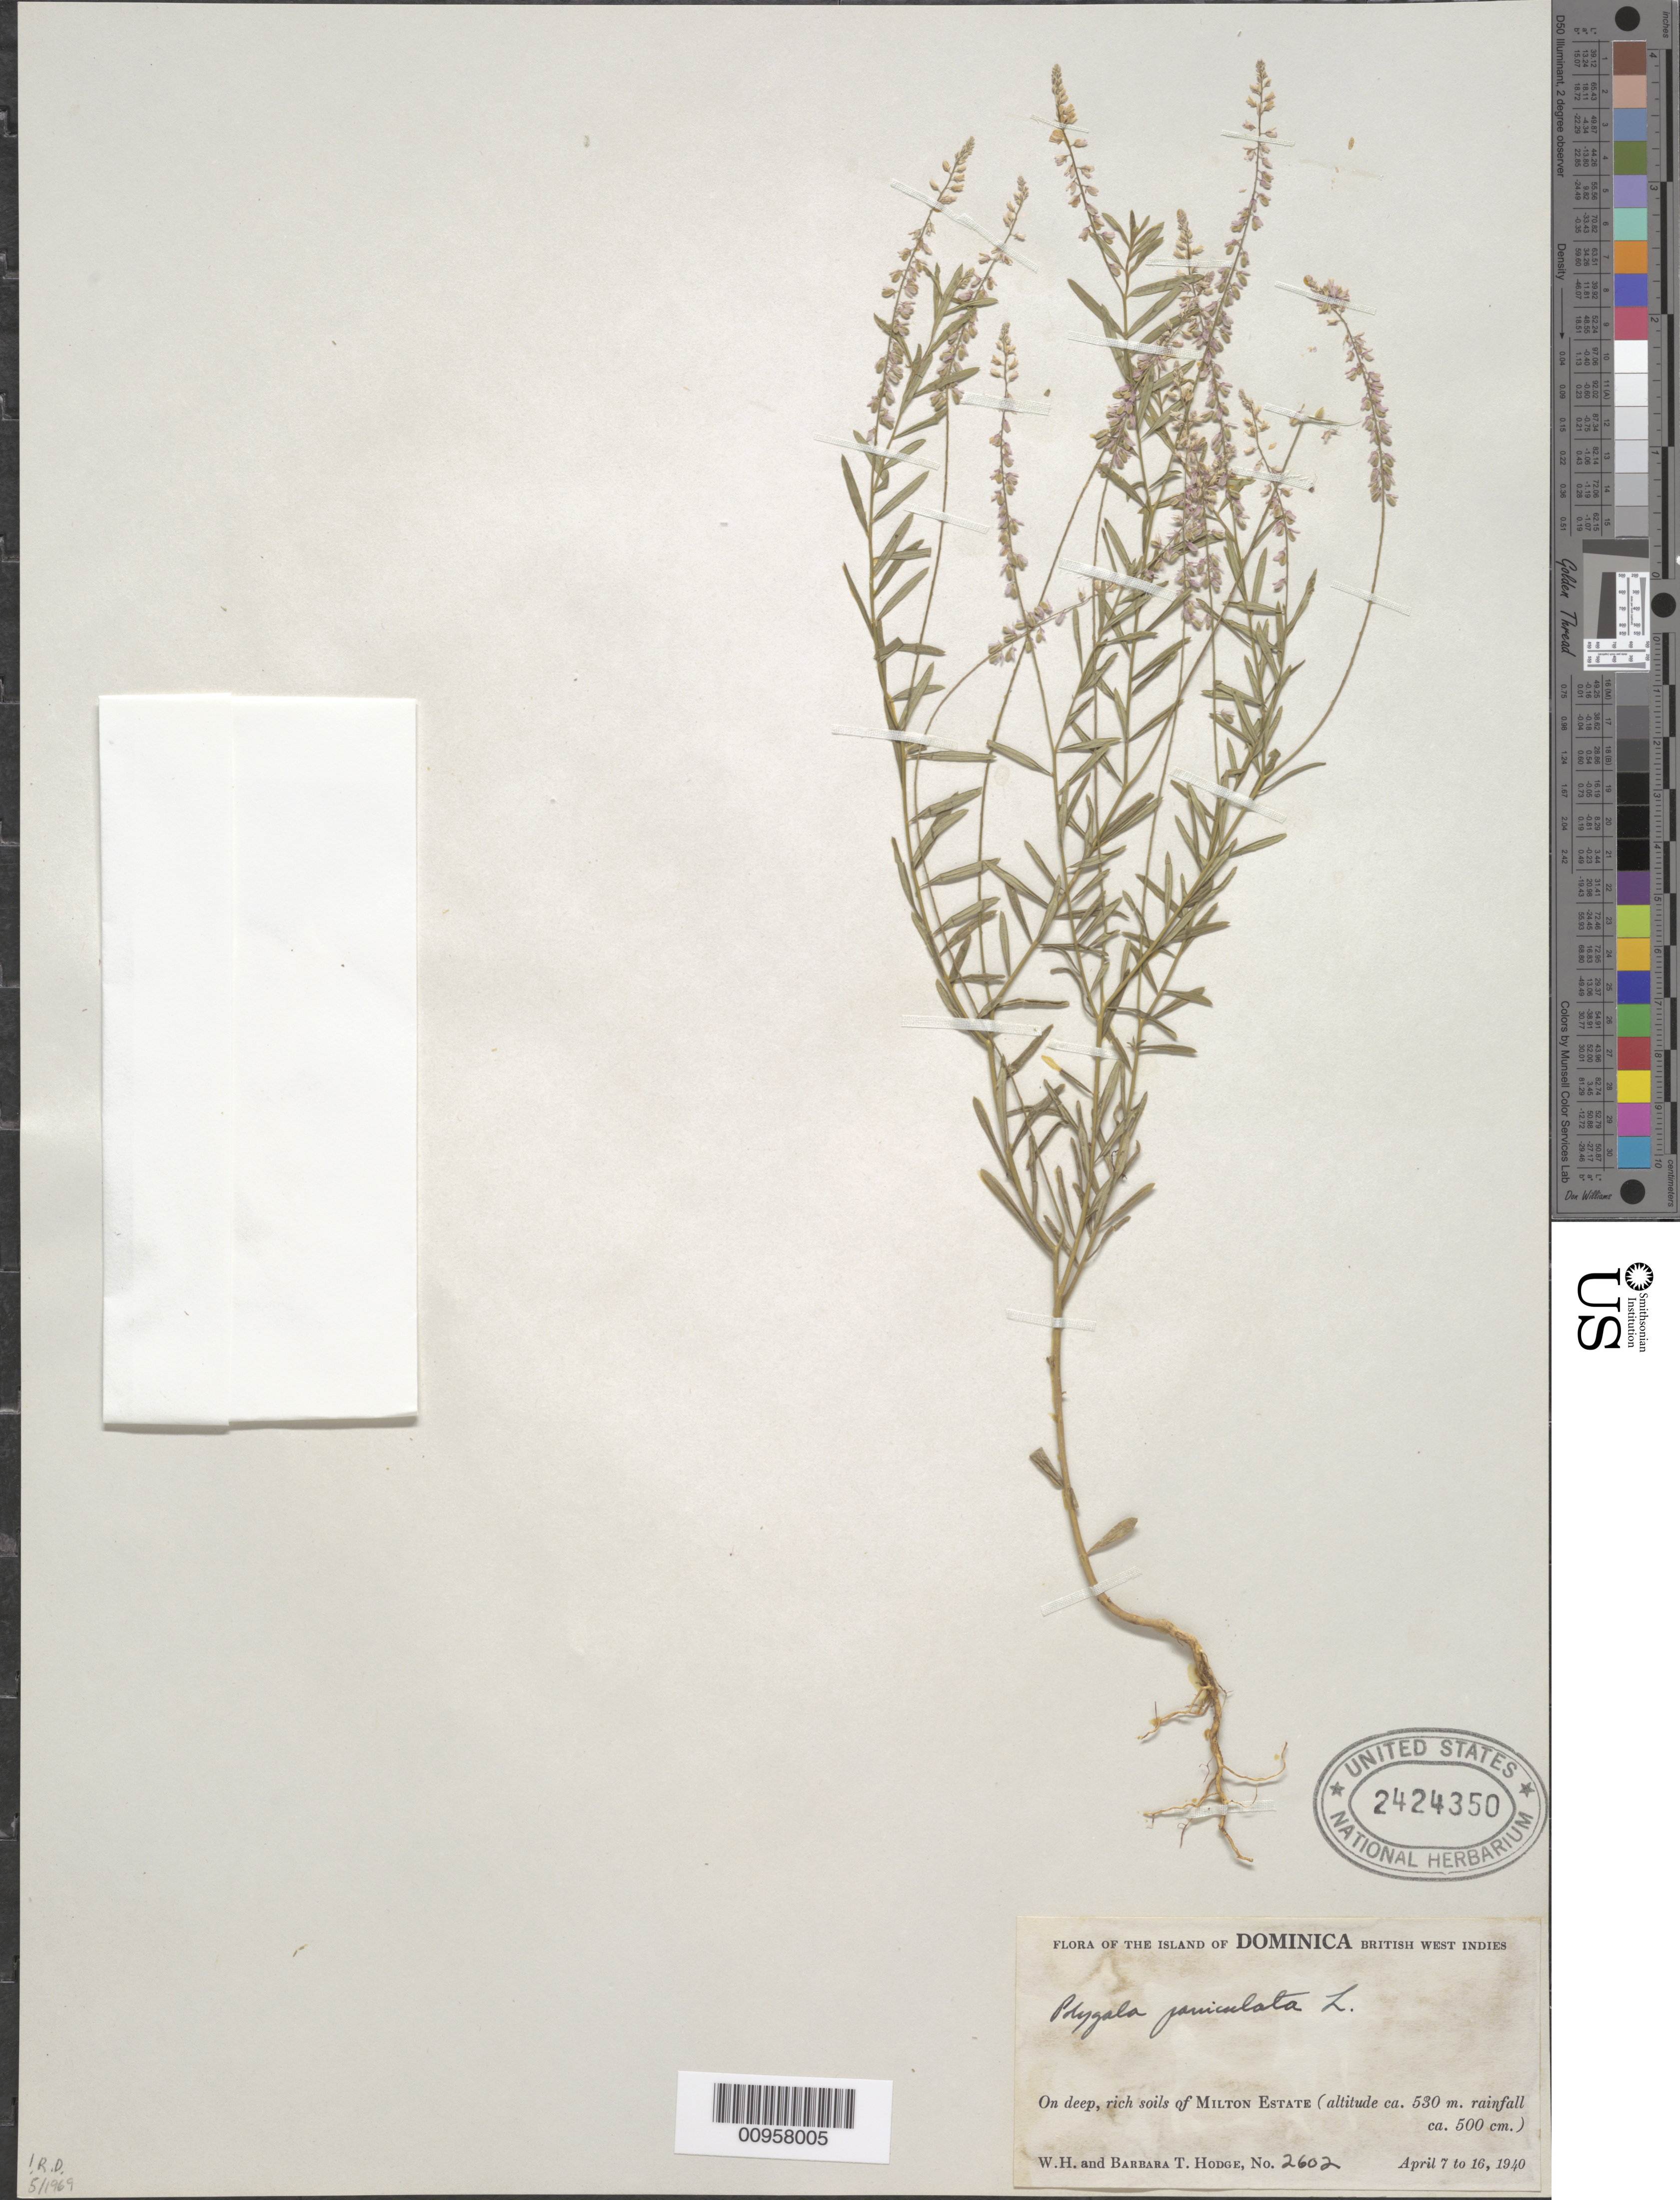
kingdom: Plantae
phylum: Tracheophyta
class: Magnoliopsida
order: Fabales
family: Polygalaceae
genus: Polygala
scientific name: Polygala paniculata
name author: L.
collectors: W. Hodge & B. Hodge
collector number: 2602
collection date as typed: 07 Apr 1940 to 16 Apr 1940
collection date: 1940-04-07/1940-04-16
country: Dominica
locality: Milton Estate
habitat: On deep, rich soils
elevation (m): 530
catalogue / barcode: US 2424350